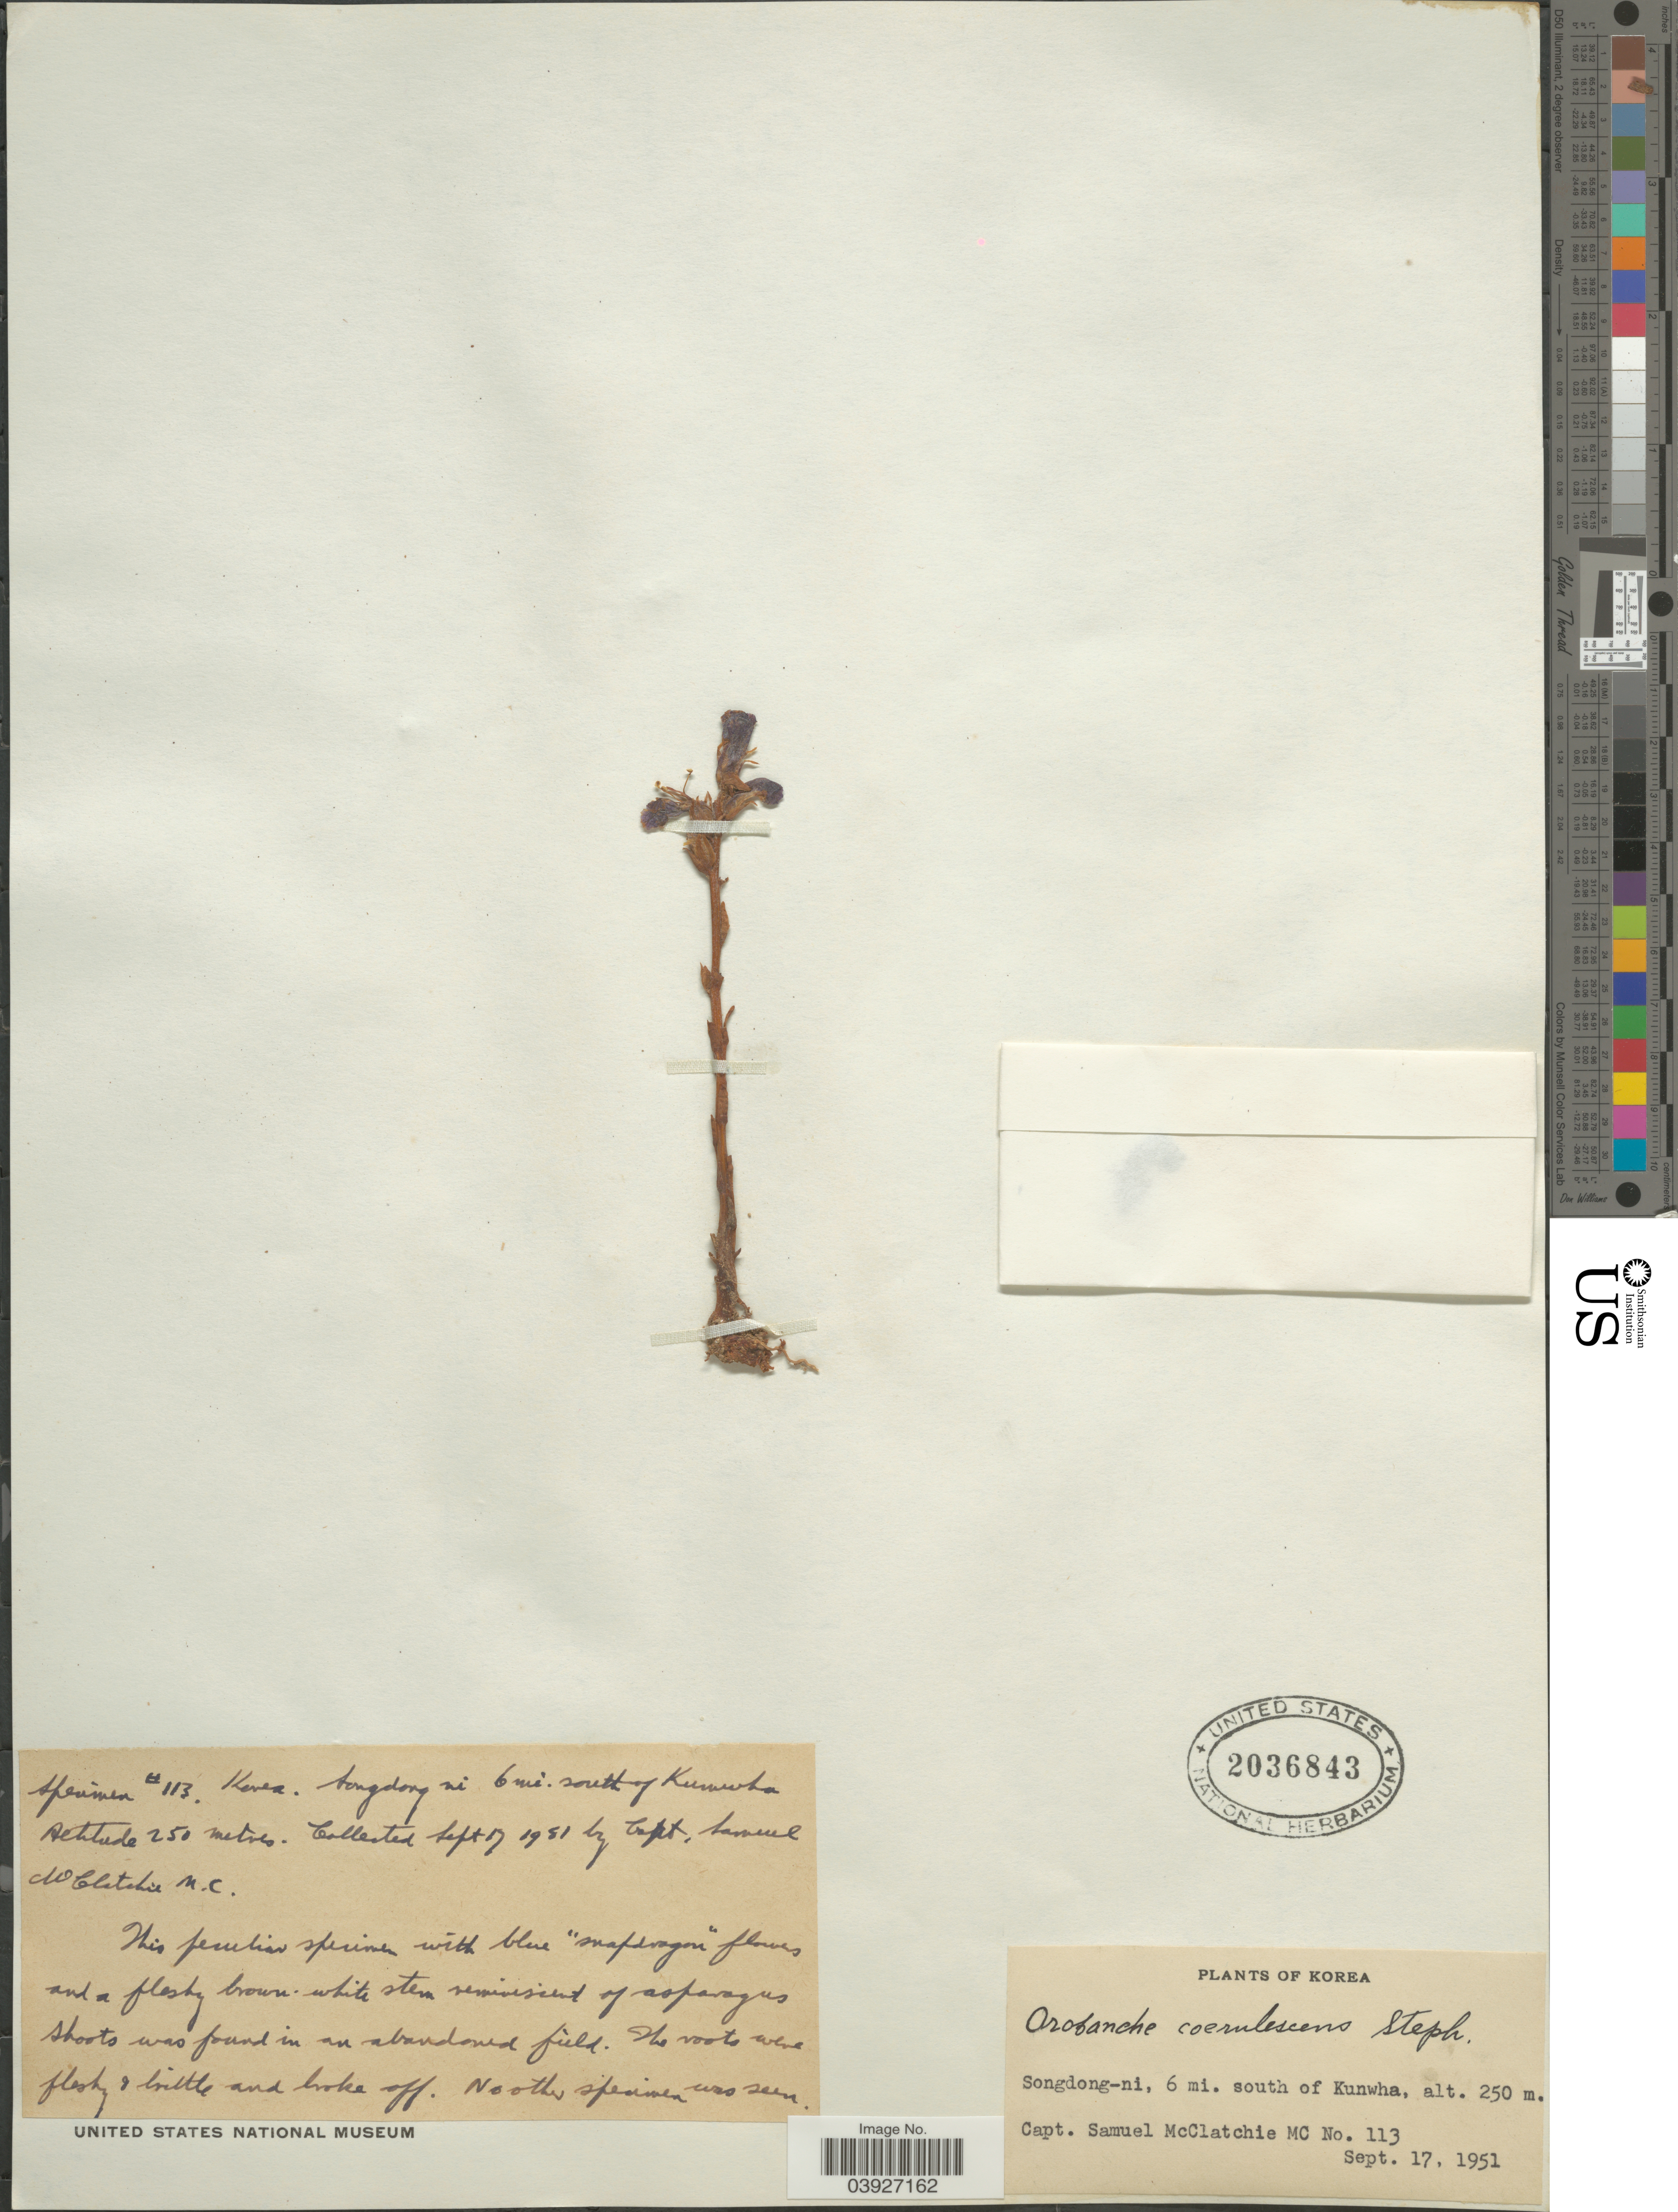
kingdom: Plantae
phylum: Tracheophyta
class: Magnoliopsida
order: Lamiales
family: Orobanchaceae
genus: Orobanche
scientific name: Orobanche coerulescens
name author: Steph.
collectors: S. McClatchie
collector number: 113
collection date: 1951-09-17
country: South Korea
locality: Songdong-ni, 6 mi. south of Kunwha.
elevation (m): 250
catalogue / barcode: US 2036843